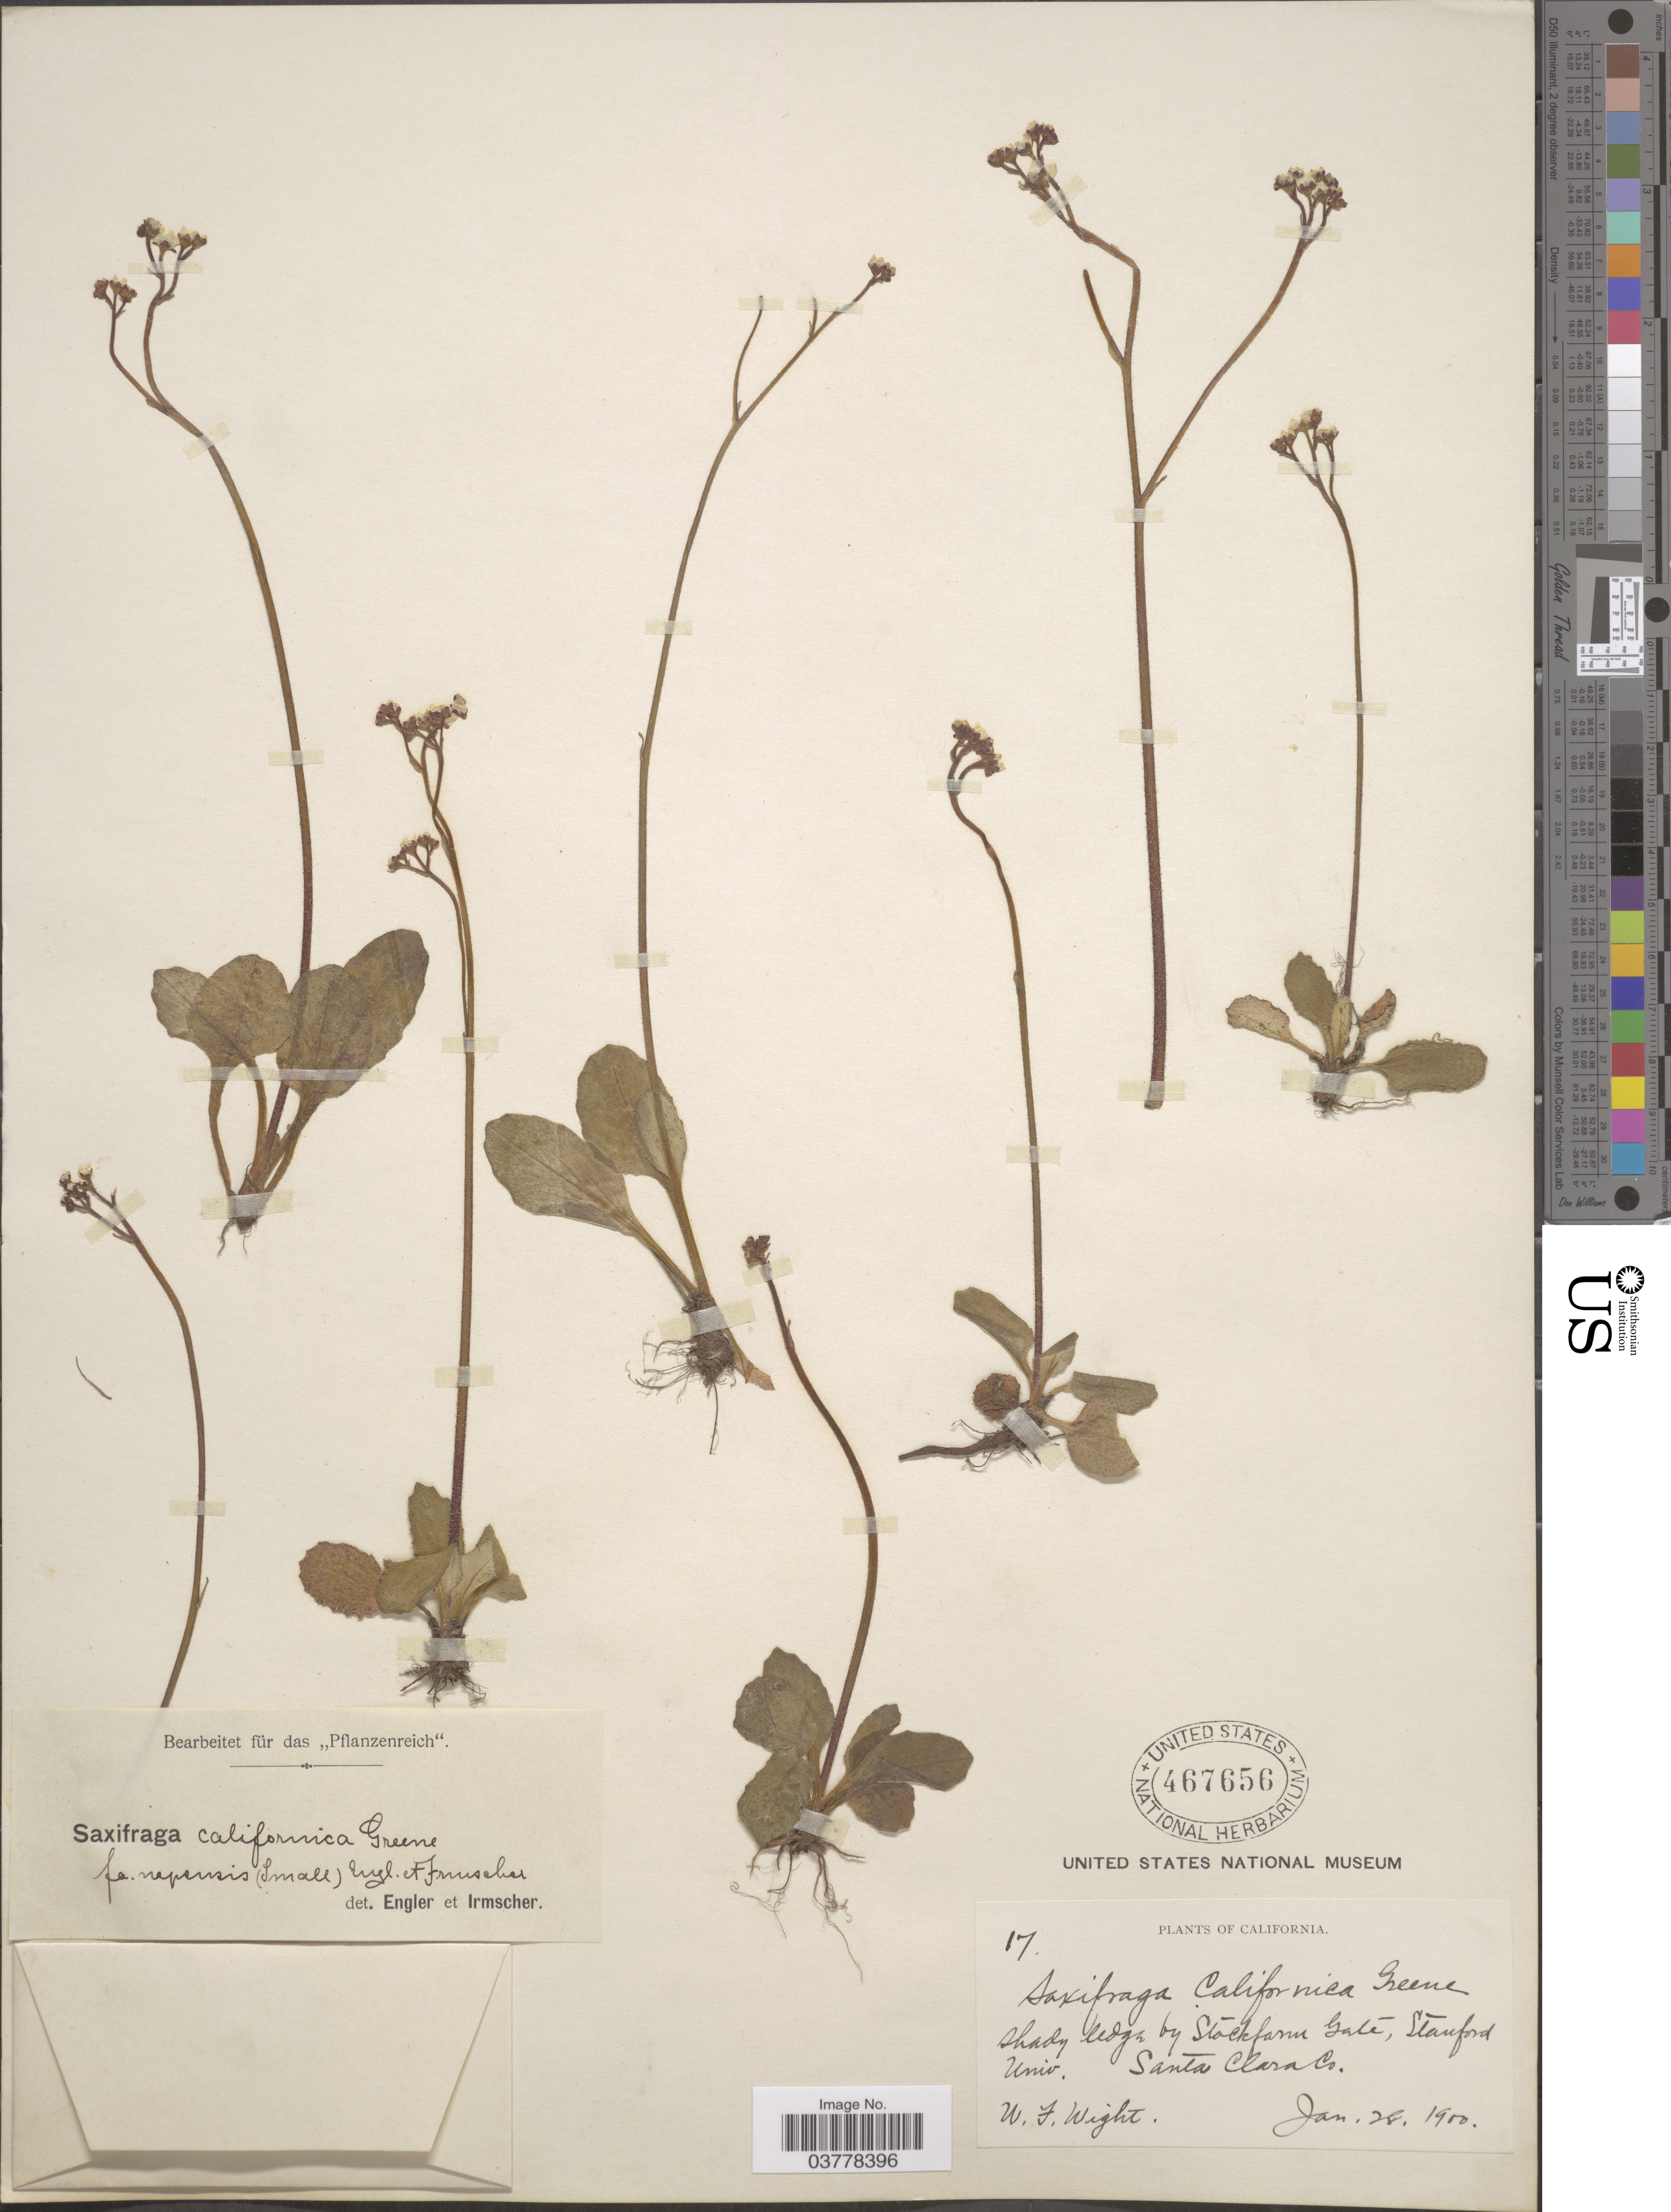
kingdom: Plantae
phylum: Tracheophyta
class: Magnoliopsida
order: Saxifragales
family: Saxifragaceae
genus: Micranthes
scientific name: Micranthes californica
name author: (Greene) Small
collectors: W. Wight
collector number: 17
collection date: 1900-01-28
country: United States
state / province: California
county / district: Santa Clara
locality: Stockfarm Gate, Stanford Univ. Santa Clara Co.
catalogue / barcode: US 467656